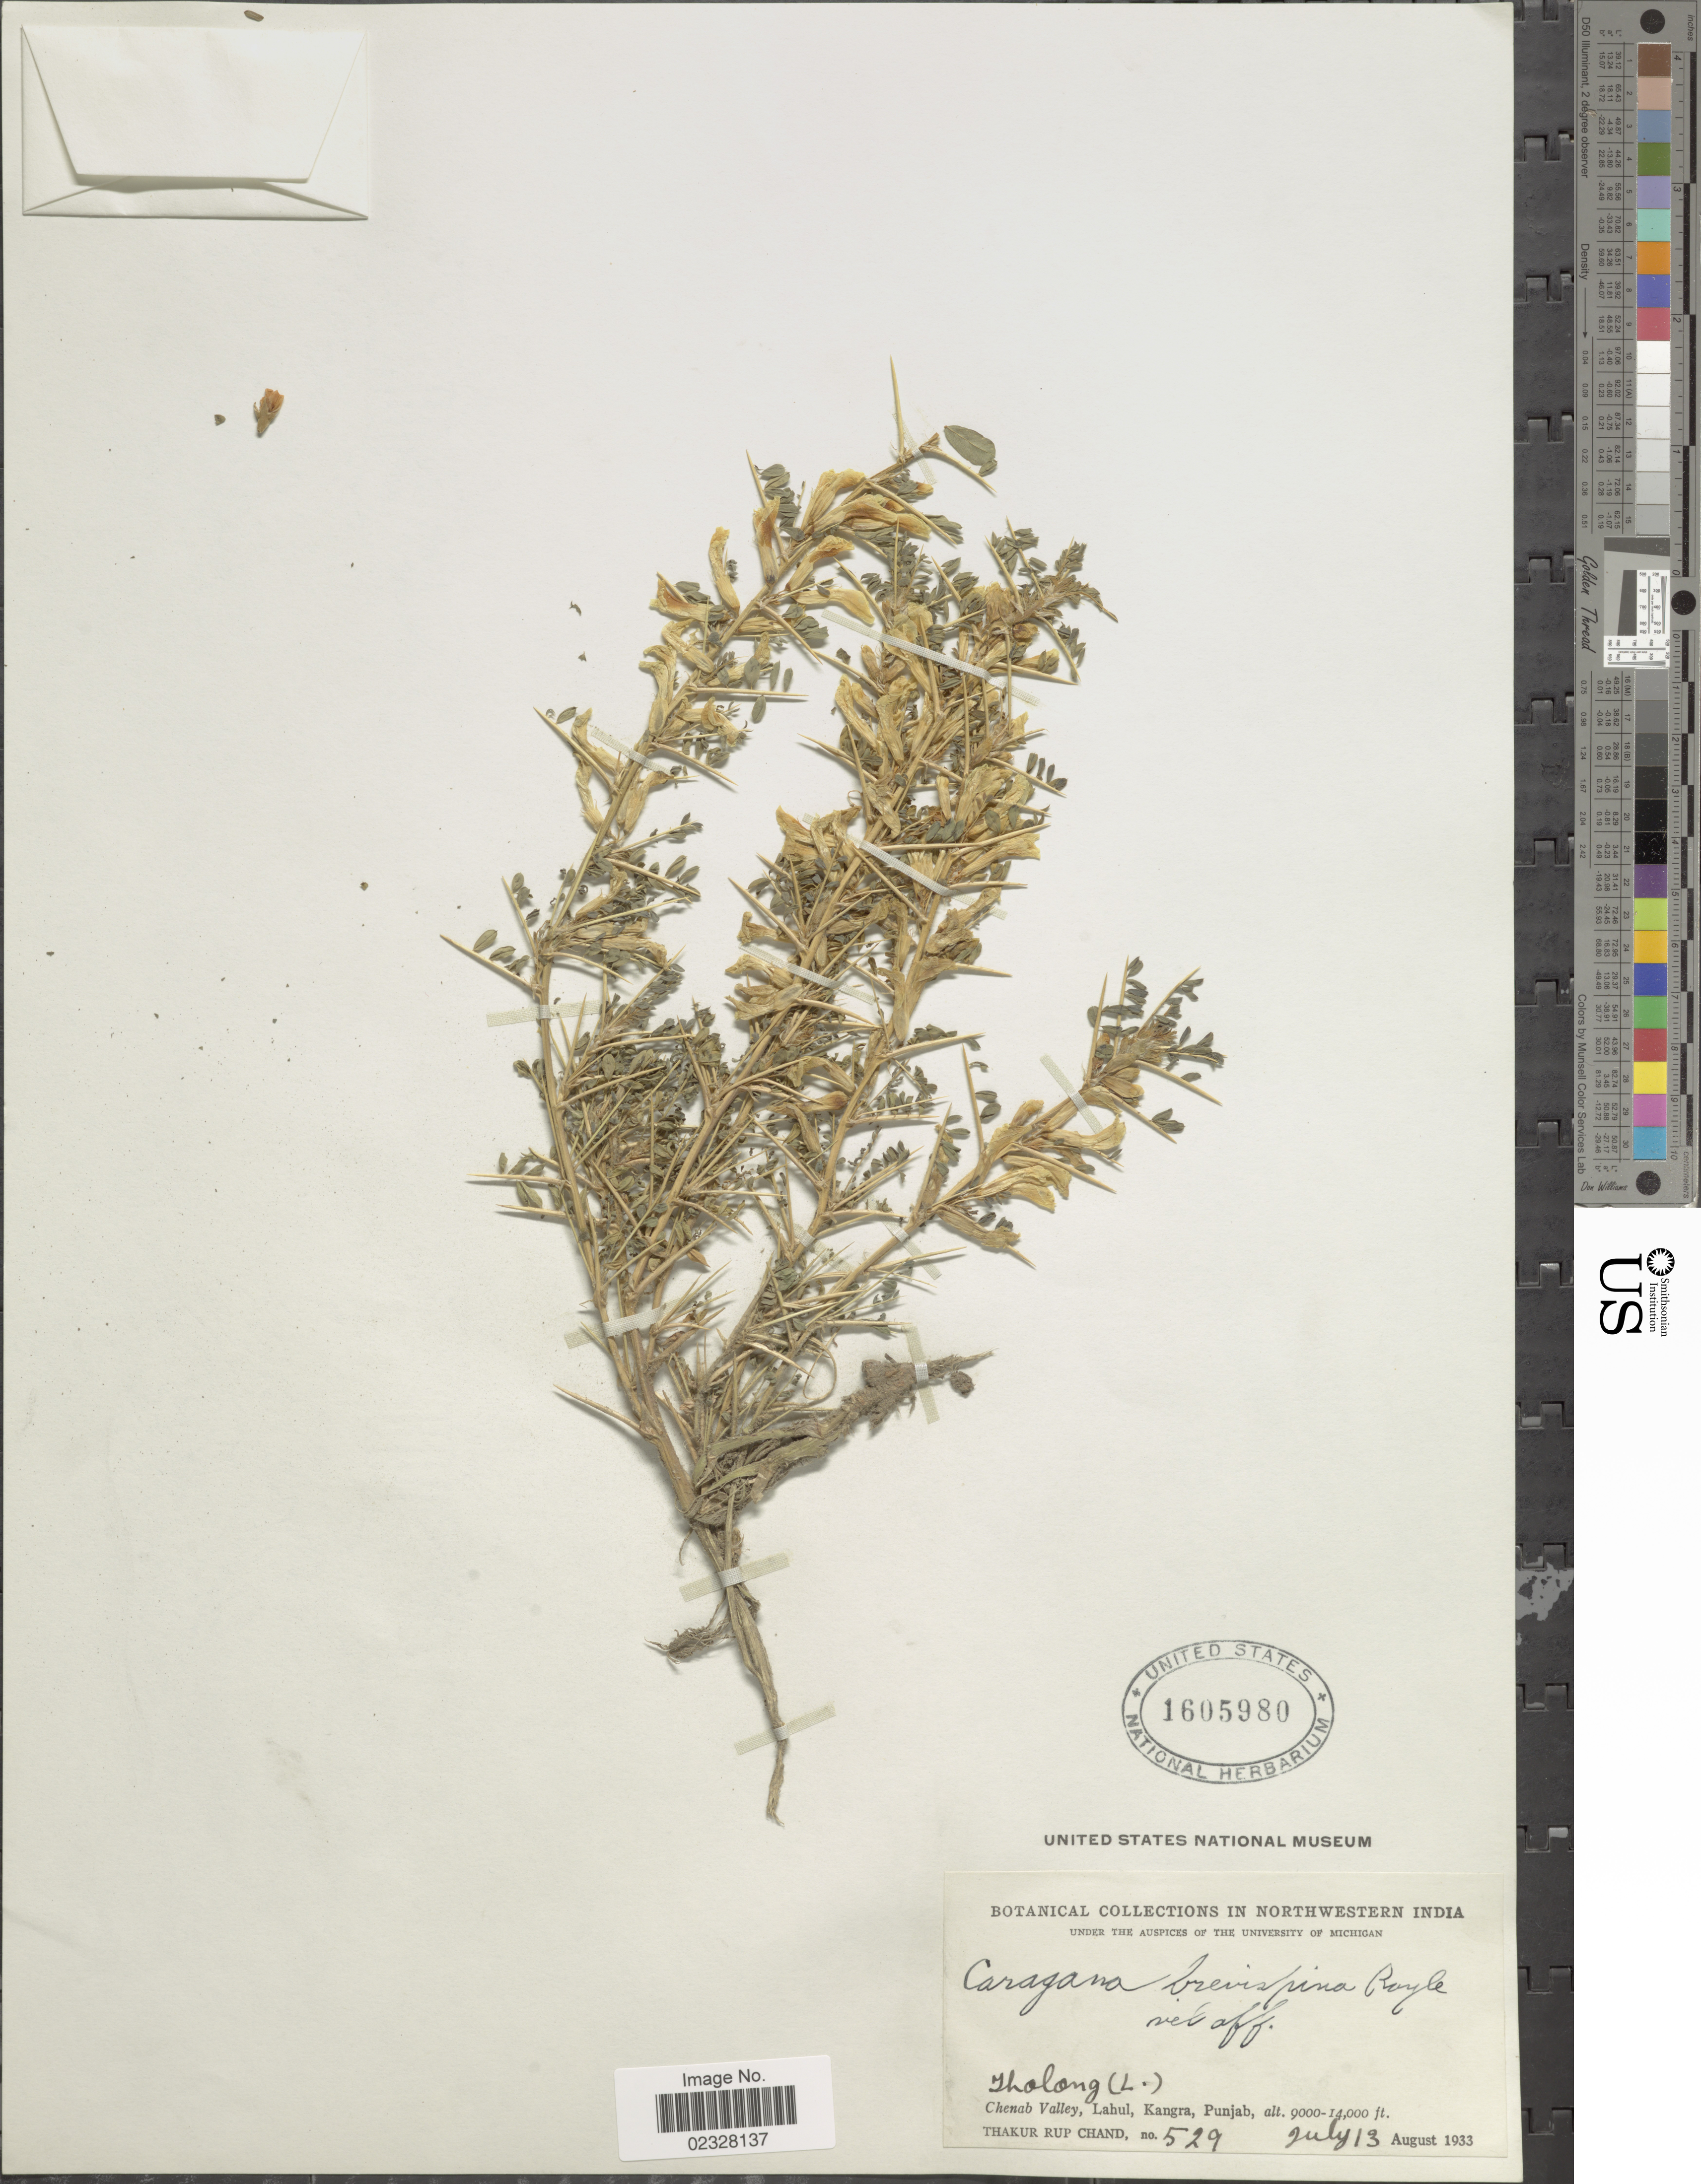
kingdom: Plantae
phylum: Tracheophyta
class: Magnoliopsida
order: Fabales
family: Fabaceae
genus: Caragana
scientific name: Caragana brevispina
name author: Benth.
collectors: T. R. Chand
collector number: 529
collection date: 1933-07-13/1933-08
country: India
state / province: Punjab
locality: Northwestern India. Chenab Valley, Lahul, Kangra, Punjab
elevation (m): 2743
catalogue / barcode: US 1605980